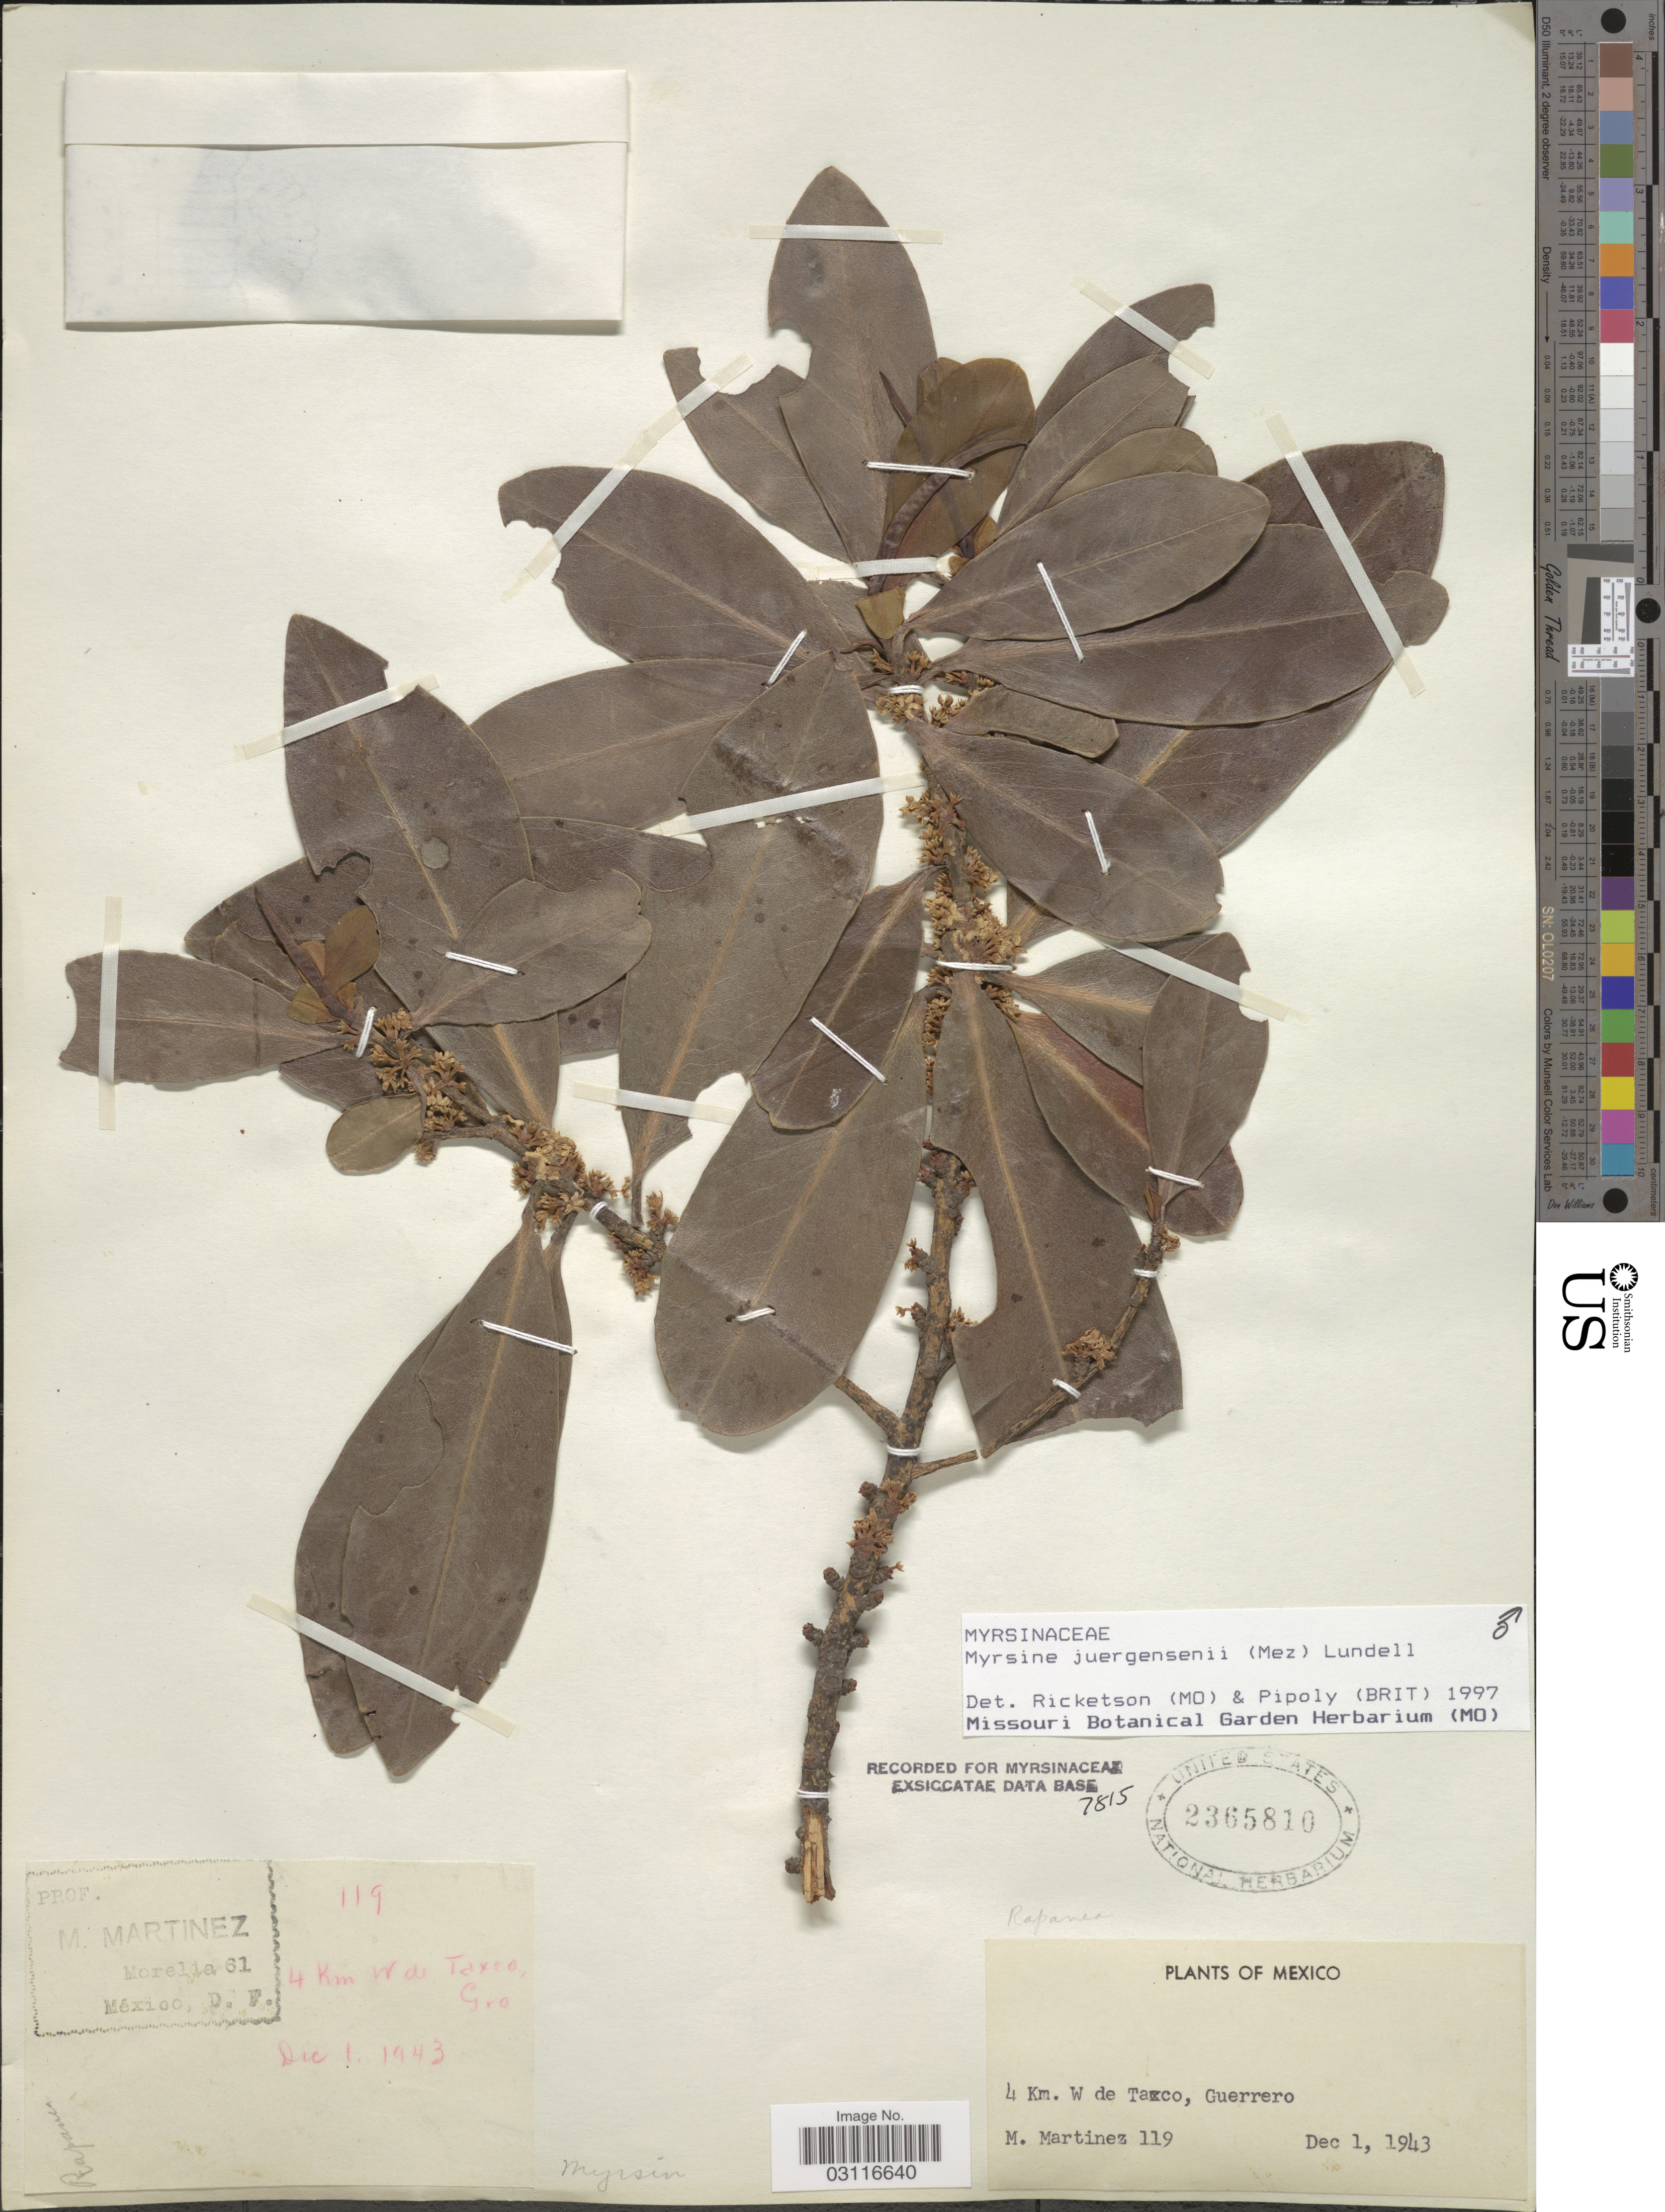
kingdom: Plantae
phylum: Tracheophyta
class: Magnoliopsida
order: Ericales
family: Primulaceae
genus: Myrsine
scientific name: Myrsine juergensenii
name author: (Mez) Lundell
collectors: M. Martínez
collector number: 119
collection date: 1943-12-01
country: Mexico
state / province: Guerrero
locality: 4 Km. W de Taxco.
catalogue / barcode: US 2365810